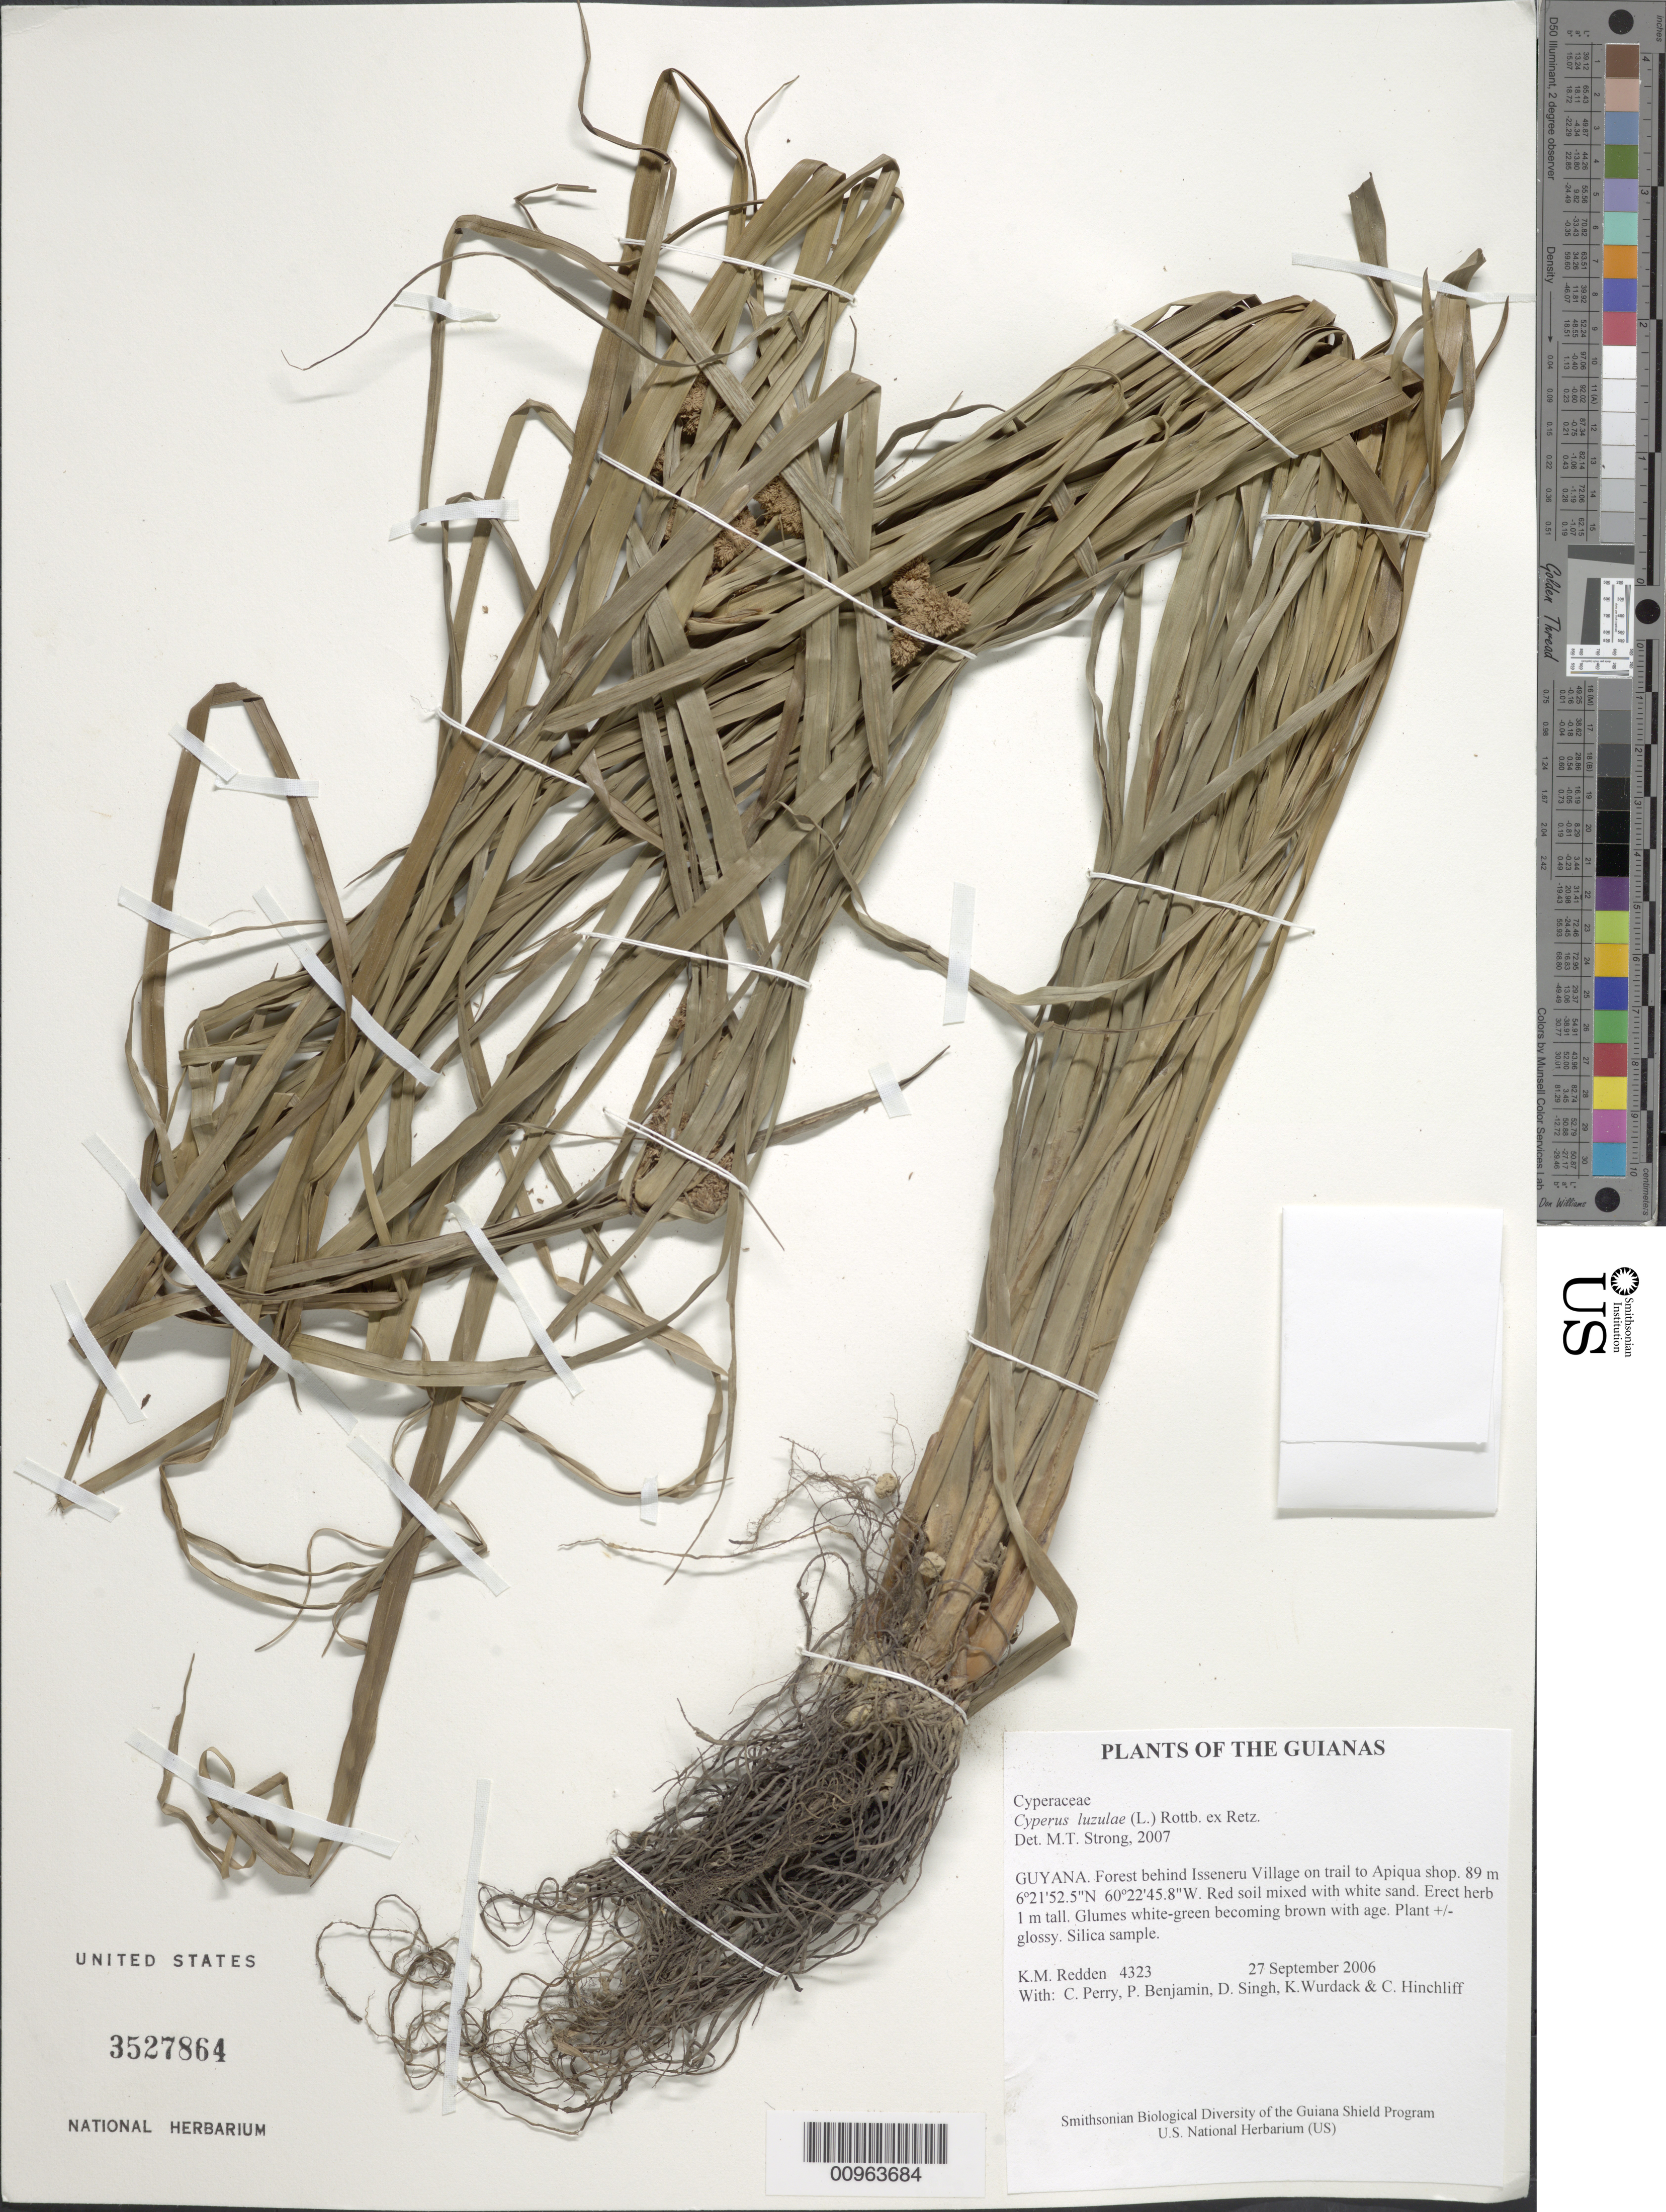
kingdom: Plantae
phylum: Tracheophyta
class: Liliopsida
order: Poales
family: Cyperaceae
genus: Cyperus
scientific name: Cyperus luzulae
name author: (L.) Rottb. ex Retz.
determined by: Strong, M. T., (US), Smithsonian Institution - National Museum of Natural History (UNITED STATES)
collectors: K. M. Redden, C. Perry, P. Benjamin, D. Singh, K. Wurdack & C. E. Hinchliff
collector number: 4323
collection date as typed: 27 September 2006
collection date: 2006-09-27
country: Guyana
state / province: Cuyuni-Mazaruni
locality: Forest behind Isseneru Village on trail to Apiqua shop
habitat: Red soil mixed with white sand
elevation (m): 89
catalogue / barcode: US 3527864